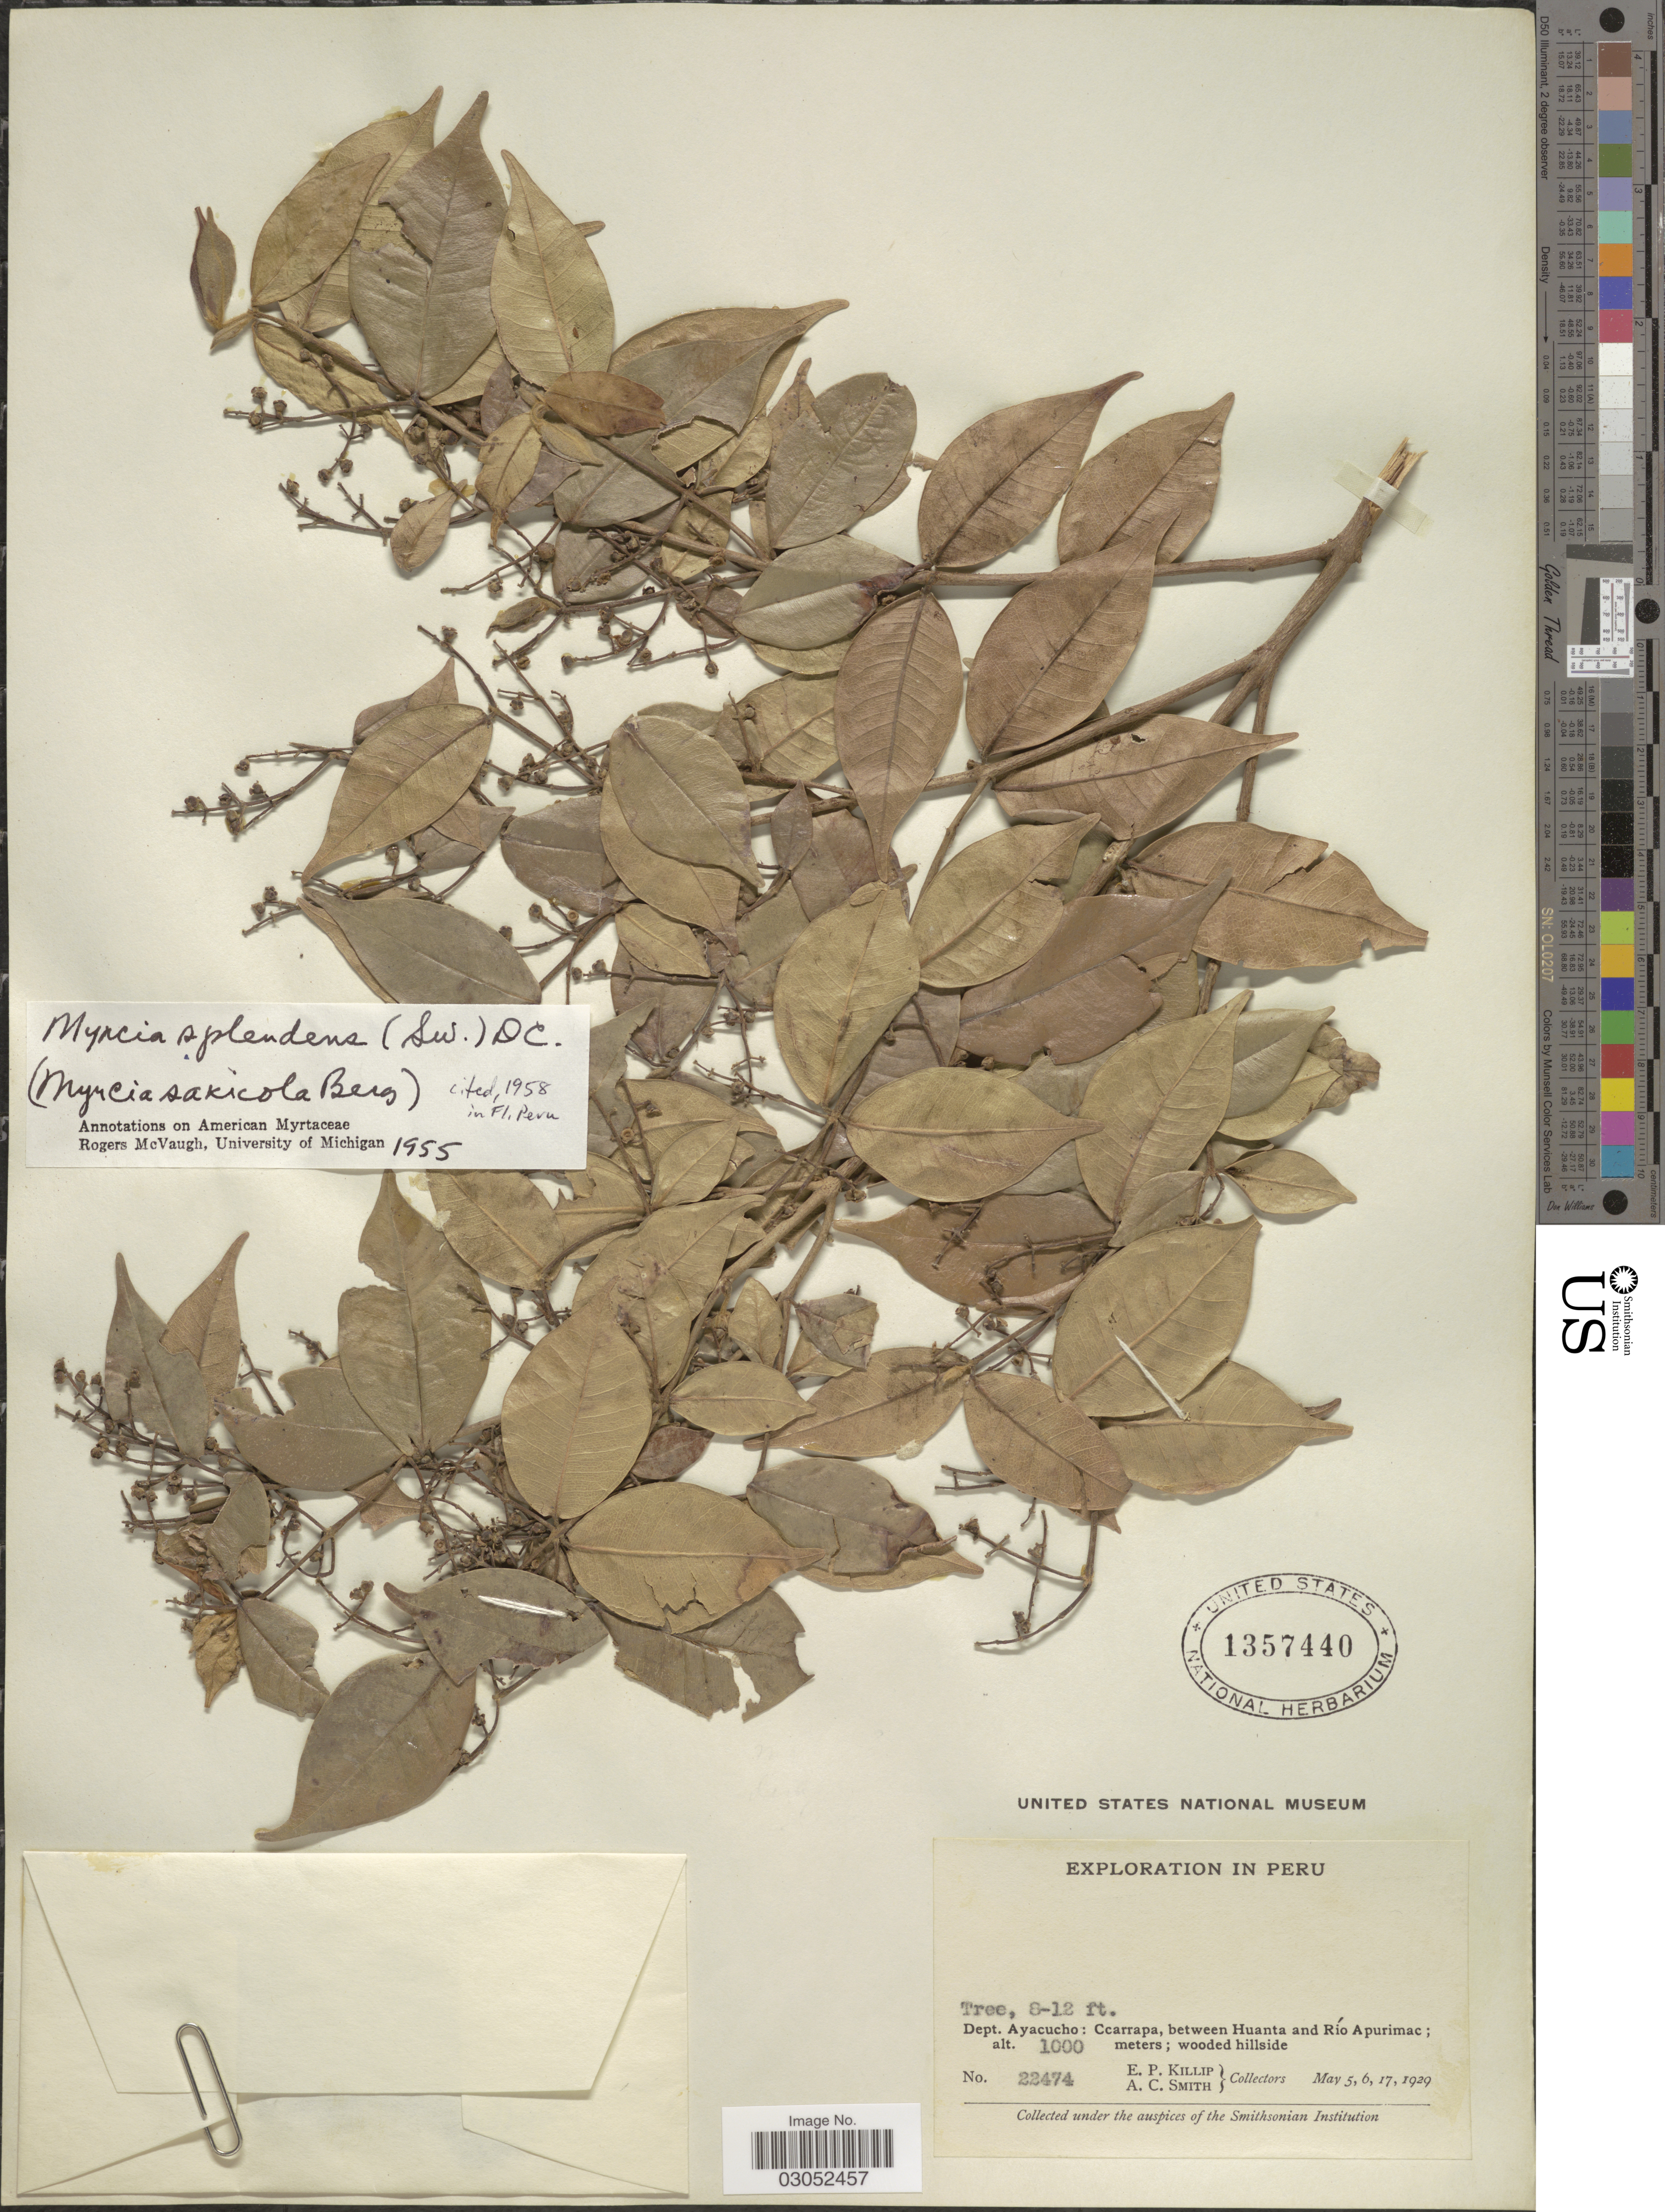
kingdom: Plantae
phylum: Tracheophyta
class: Magnoliopsida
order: Myrtales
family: Myrtaceae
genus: Myrcia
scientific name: Myrcia splendens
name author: (Sw.) DC.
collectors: E. P. Killip & A. C. Smith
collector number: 22474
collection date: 1929-05-05/1929-05-17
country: Peru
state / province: Ayacucho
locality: Dept. Ayacucho: Ccarrapa, between Huanta and Río Apurimac.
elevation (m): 1000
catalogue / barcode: US 1357440